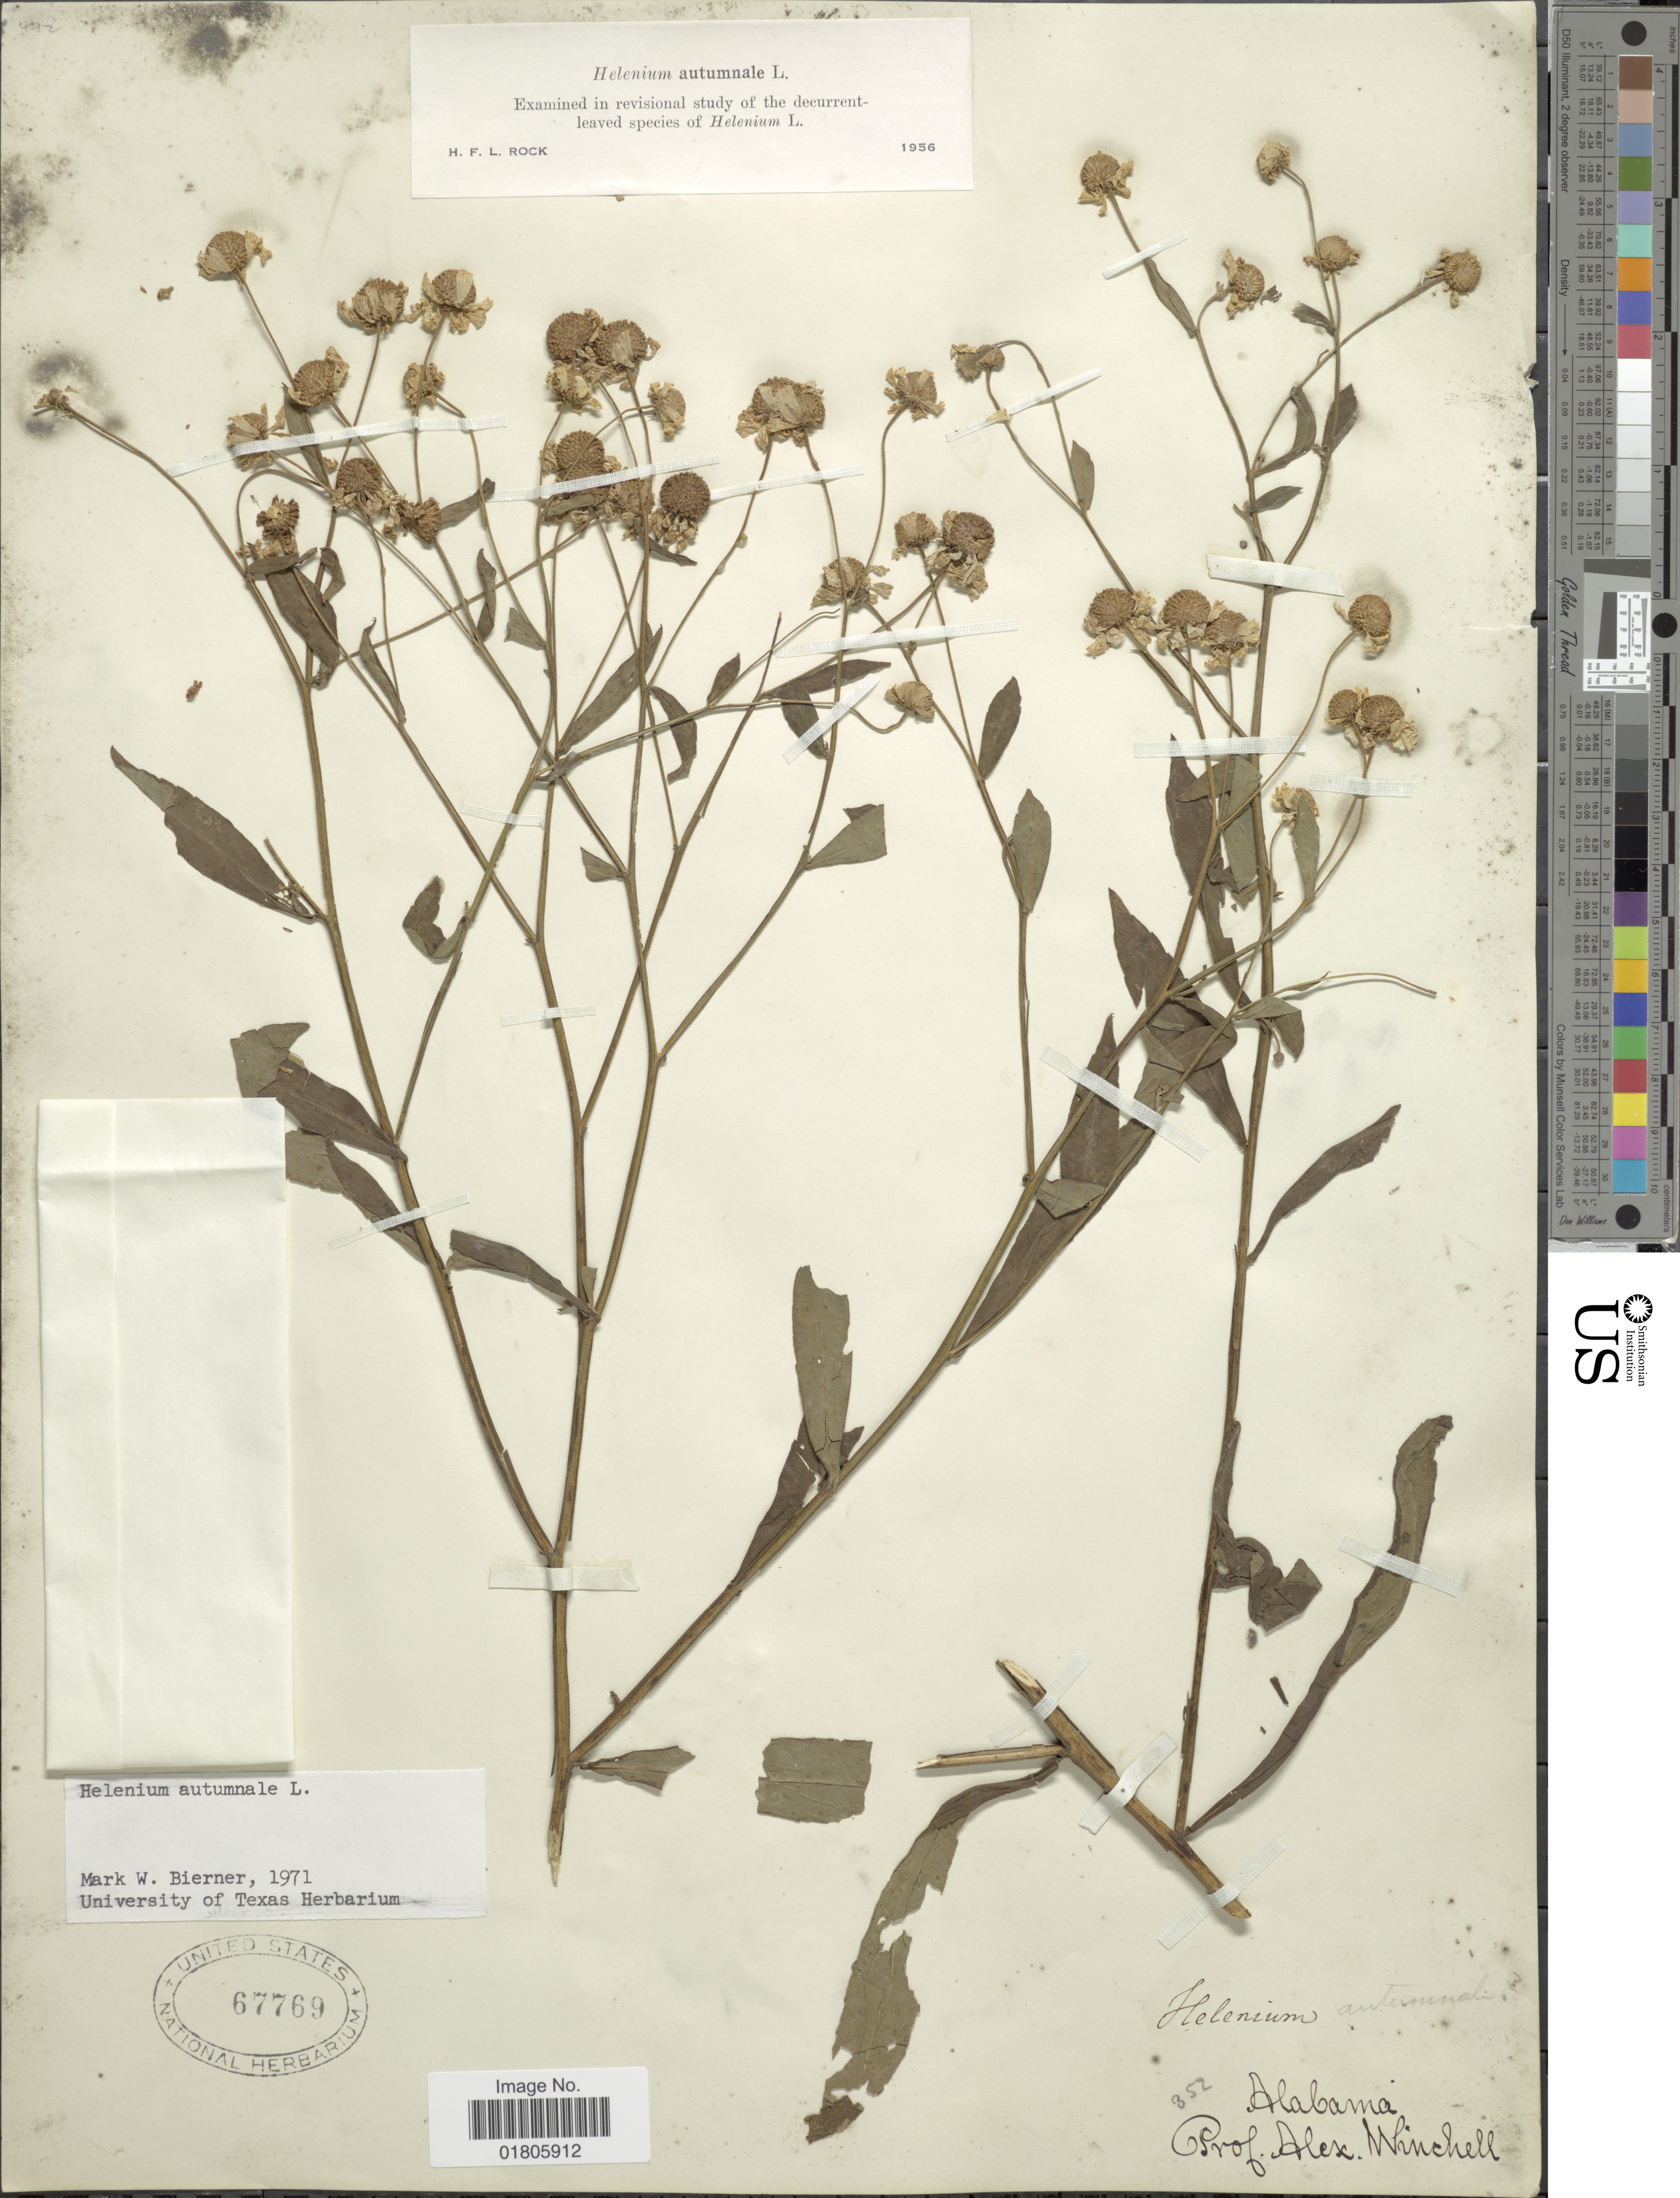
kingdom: Plantae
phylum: Tracheophyta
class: Magnoliopsida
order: Asterales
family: Asteraceae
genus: Helenium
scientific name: Helenium autumnale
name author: L.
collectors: A. Winchell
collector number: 352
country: United States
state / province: Alabama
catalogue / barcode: US 67769